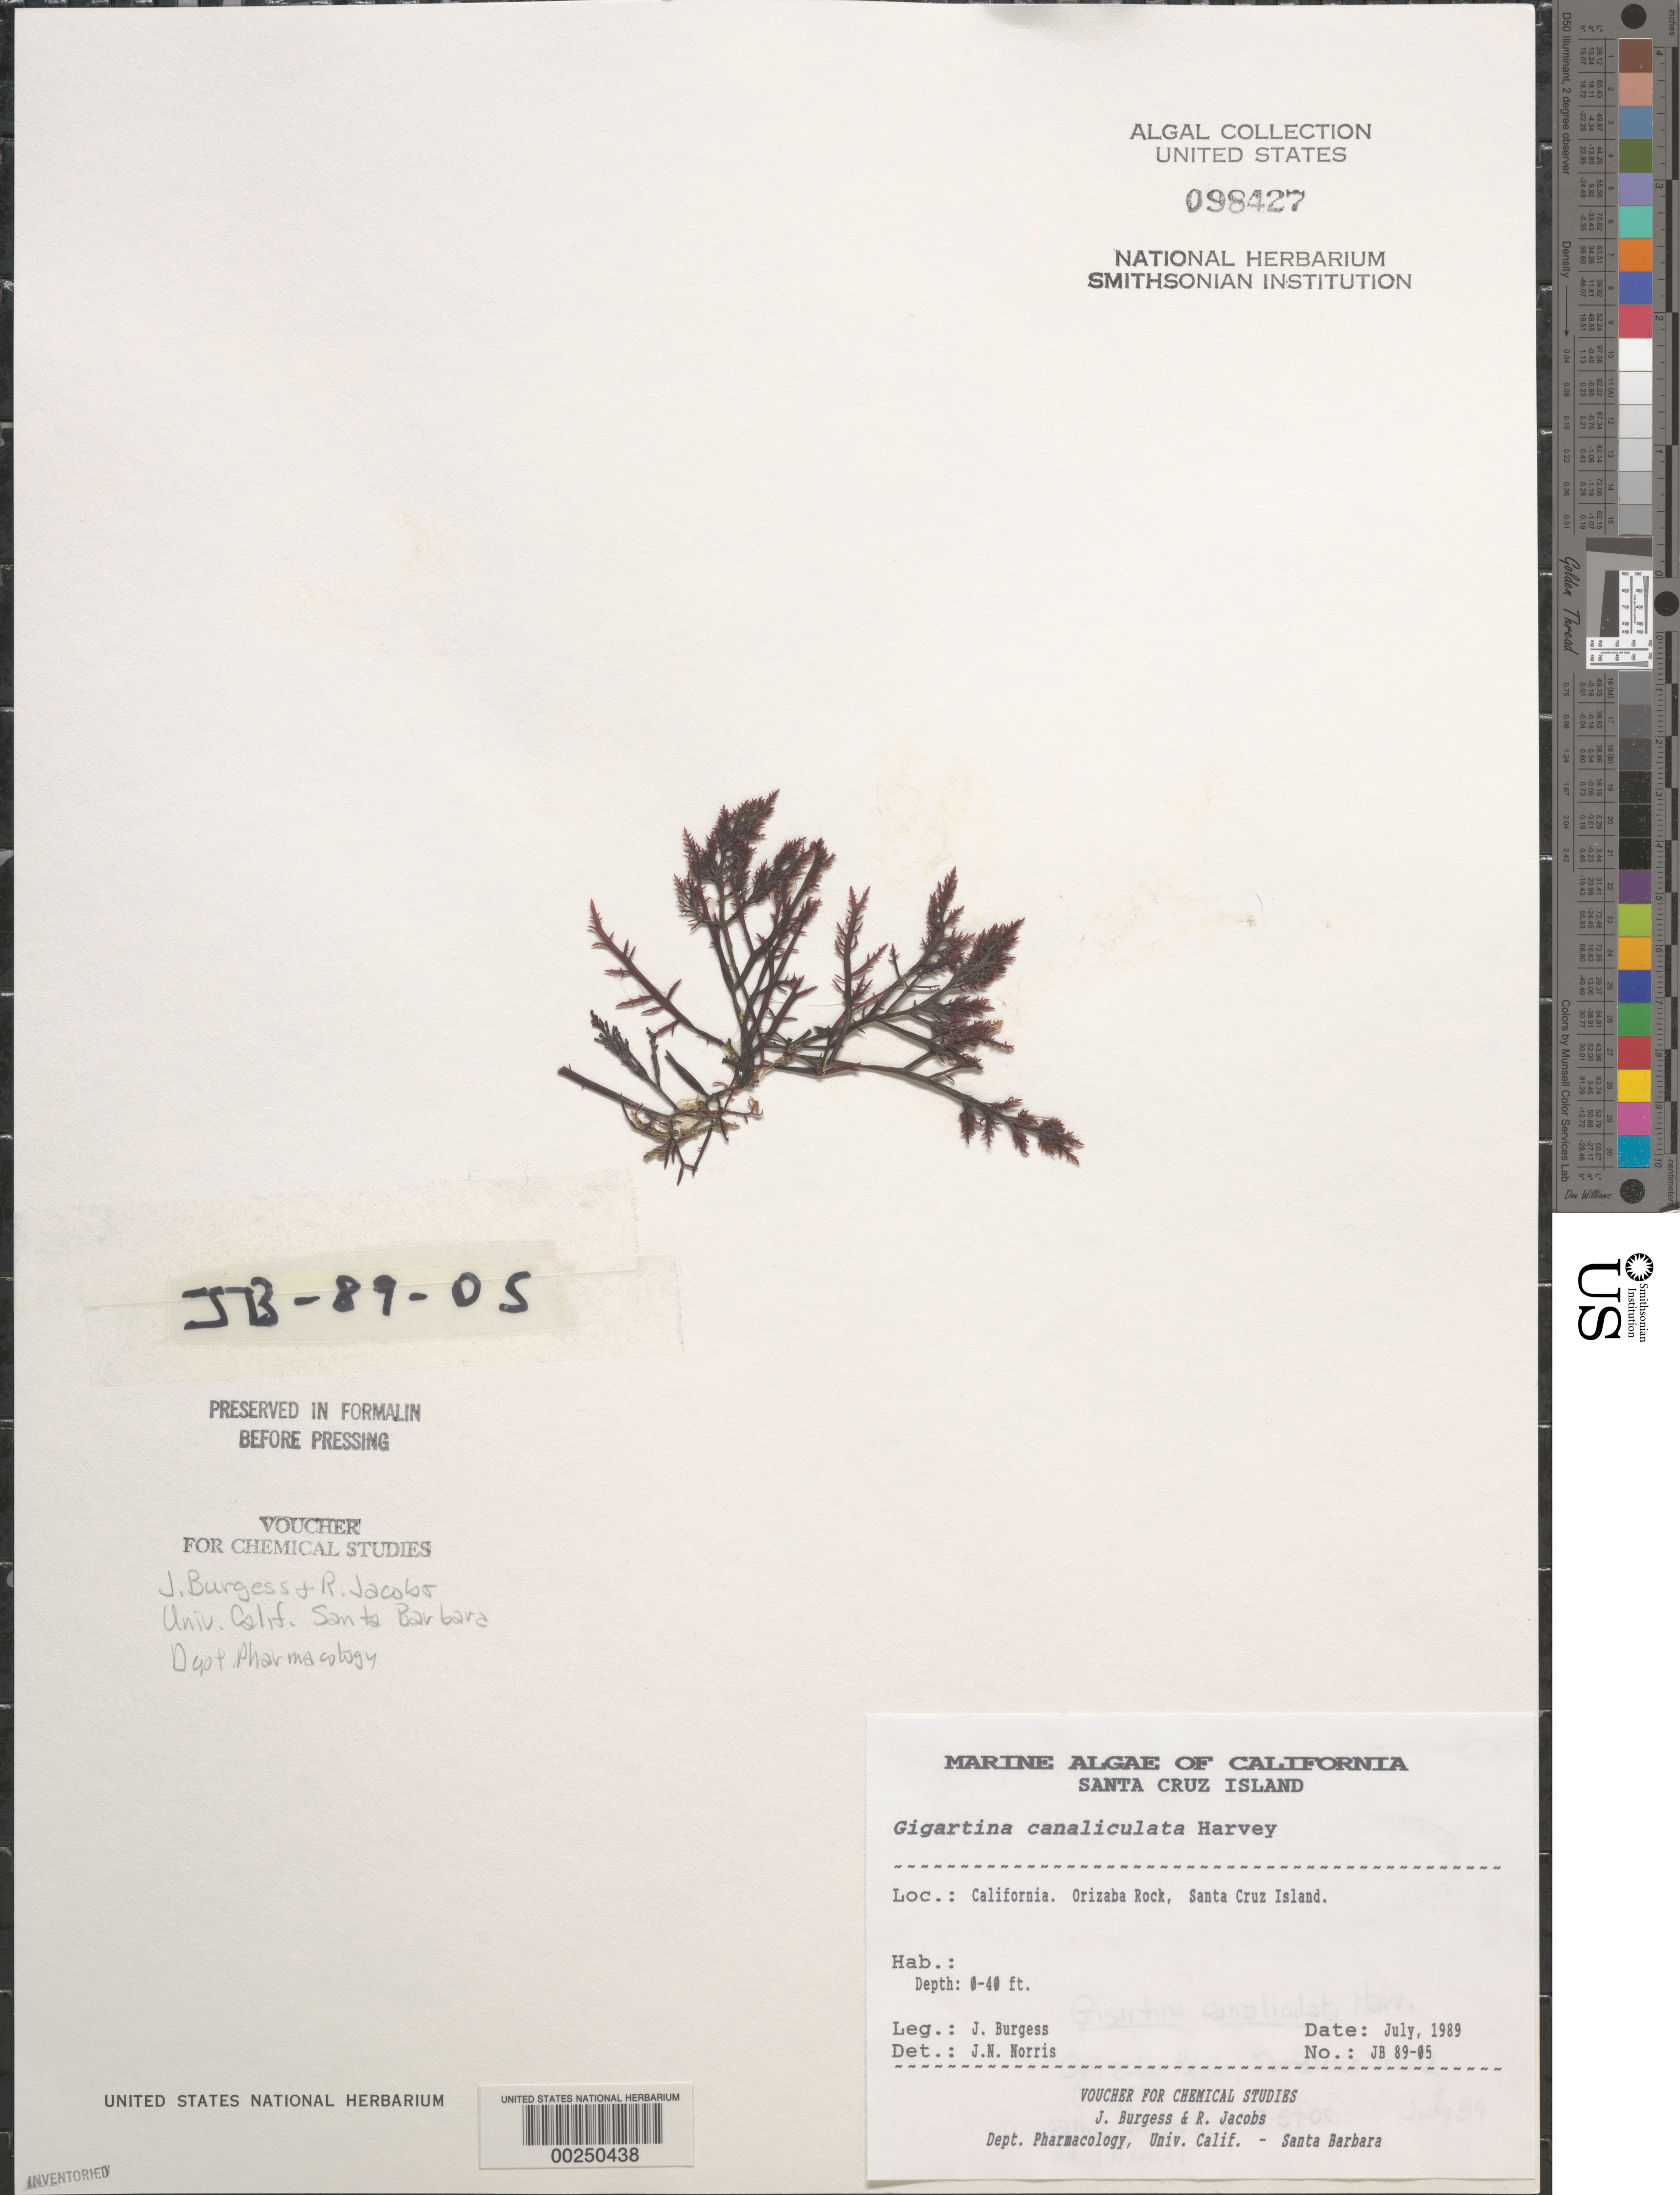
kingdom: Plantae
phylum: Rhodophyta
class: Florideophyceae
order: Gigartinales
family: Gigartinaceae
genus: Chondracanthus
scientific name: Chondracanthus canaliculatus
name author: (Harv.) Guiry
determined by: Algae name updating Project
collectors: J. Burgess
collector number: JB 89-05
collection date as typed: Jul 1989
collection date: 1989-07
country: United States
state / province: California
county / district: Santa Barbara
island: Santa Cruz Island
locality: Orizaba Rock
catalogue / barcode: US 98427